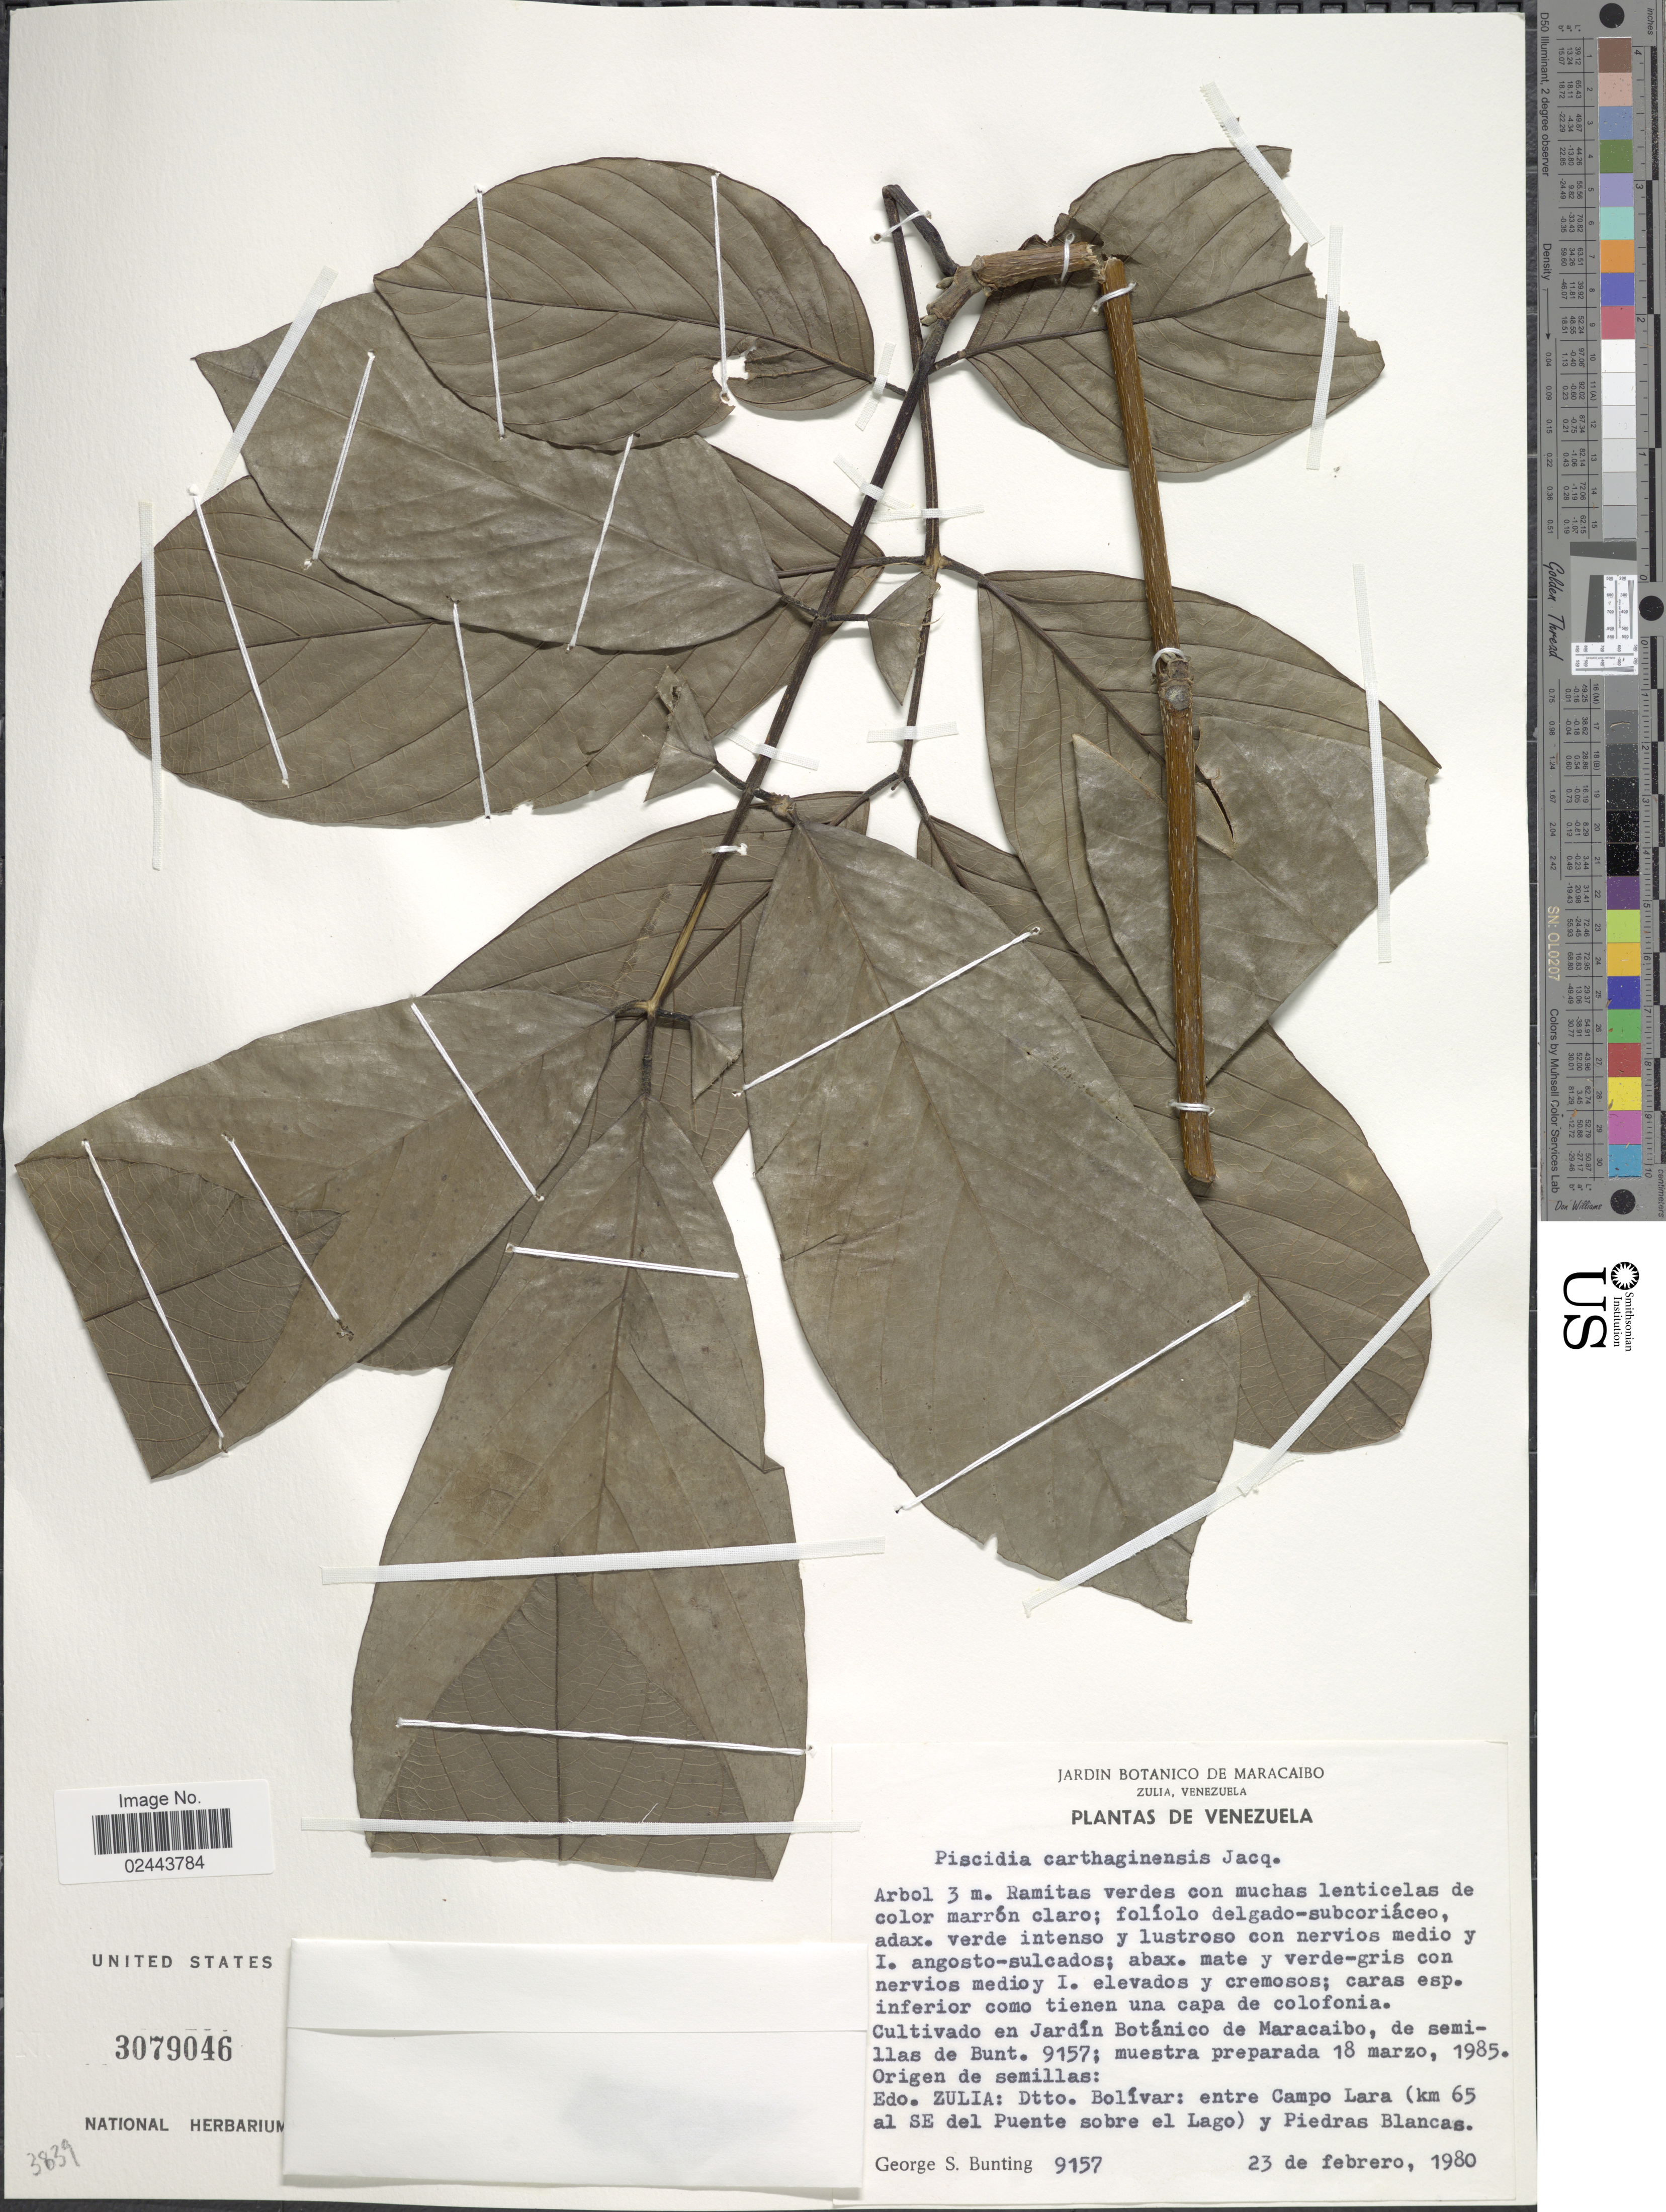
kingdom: Plantae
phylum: Tracheophyta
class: Magnoliopsida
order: Fabales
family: Fabaceae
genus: Piscidia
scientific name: Piscidia carthagenensis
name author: Jacq.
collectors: G. S. Bunting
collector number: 9157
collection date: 1980-02-20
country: Venezuela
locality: Edo. Zulia: Dtto. Bolivar: entre Campo Lara (km 65 al SE del Puente sobre el Lago) y Piedras Blancas, cultivado en Jardin Botanico de Macaraibo, de semillas de Bunt. 9157.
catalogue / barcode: US 3079046